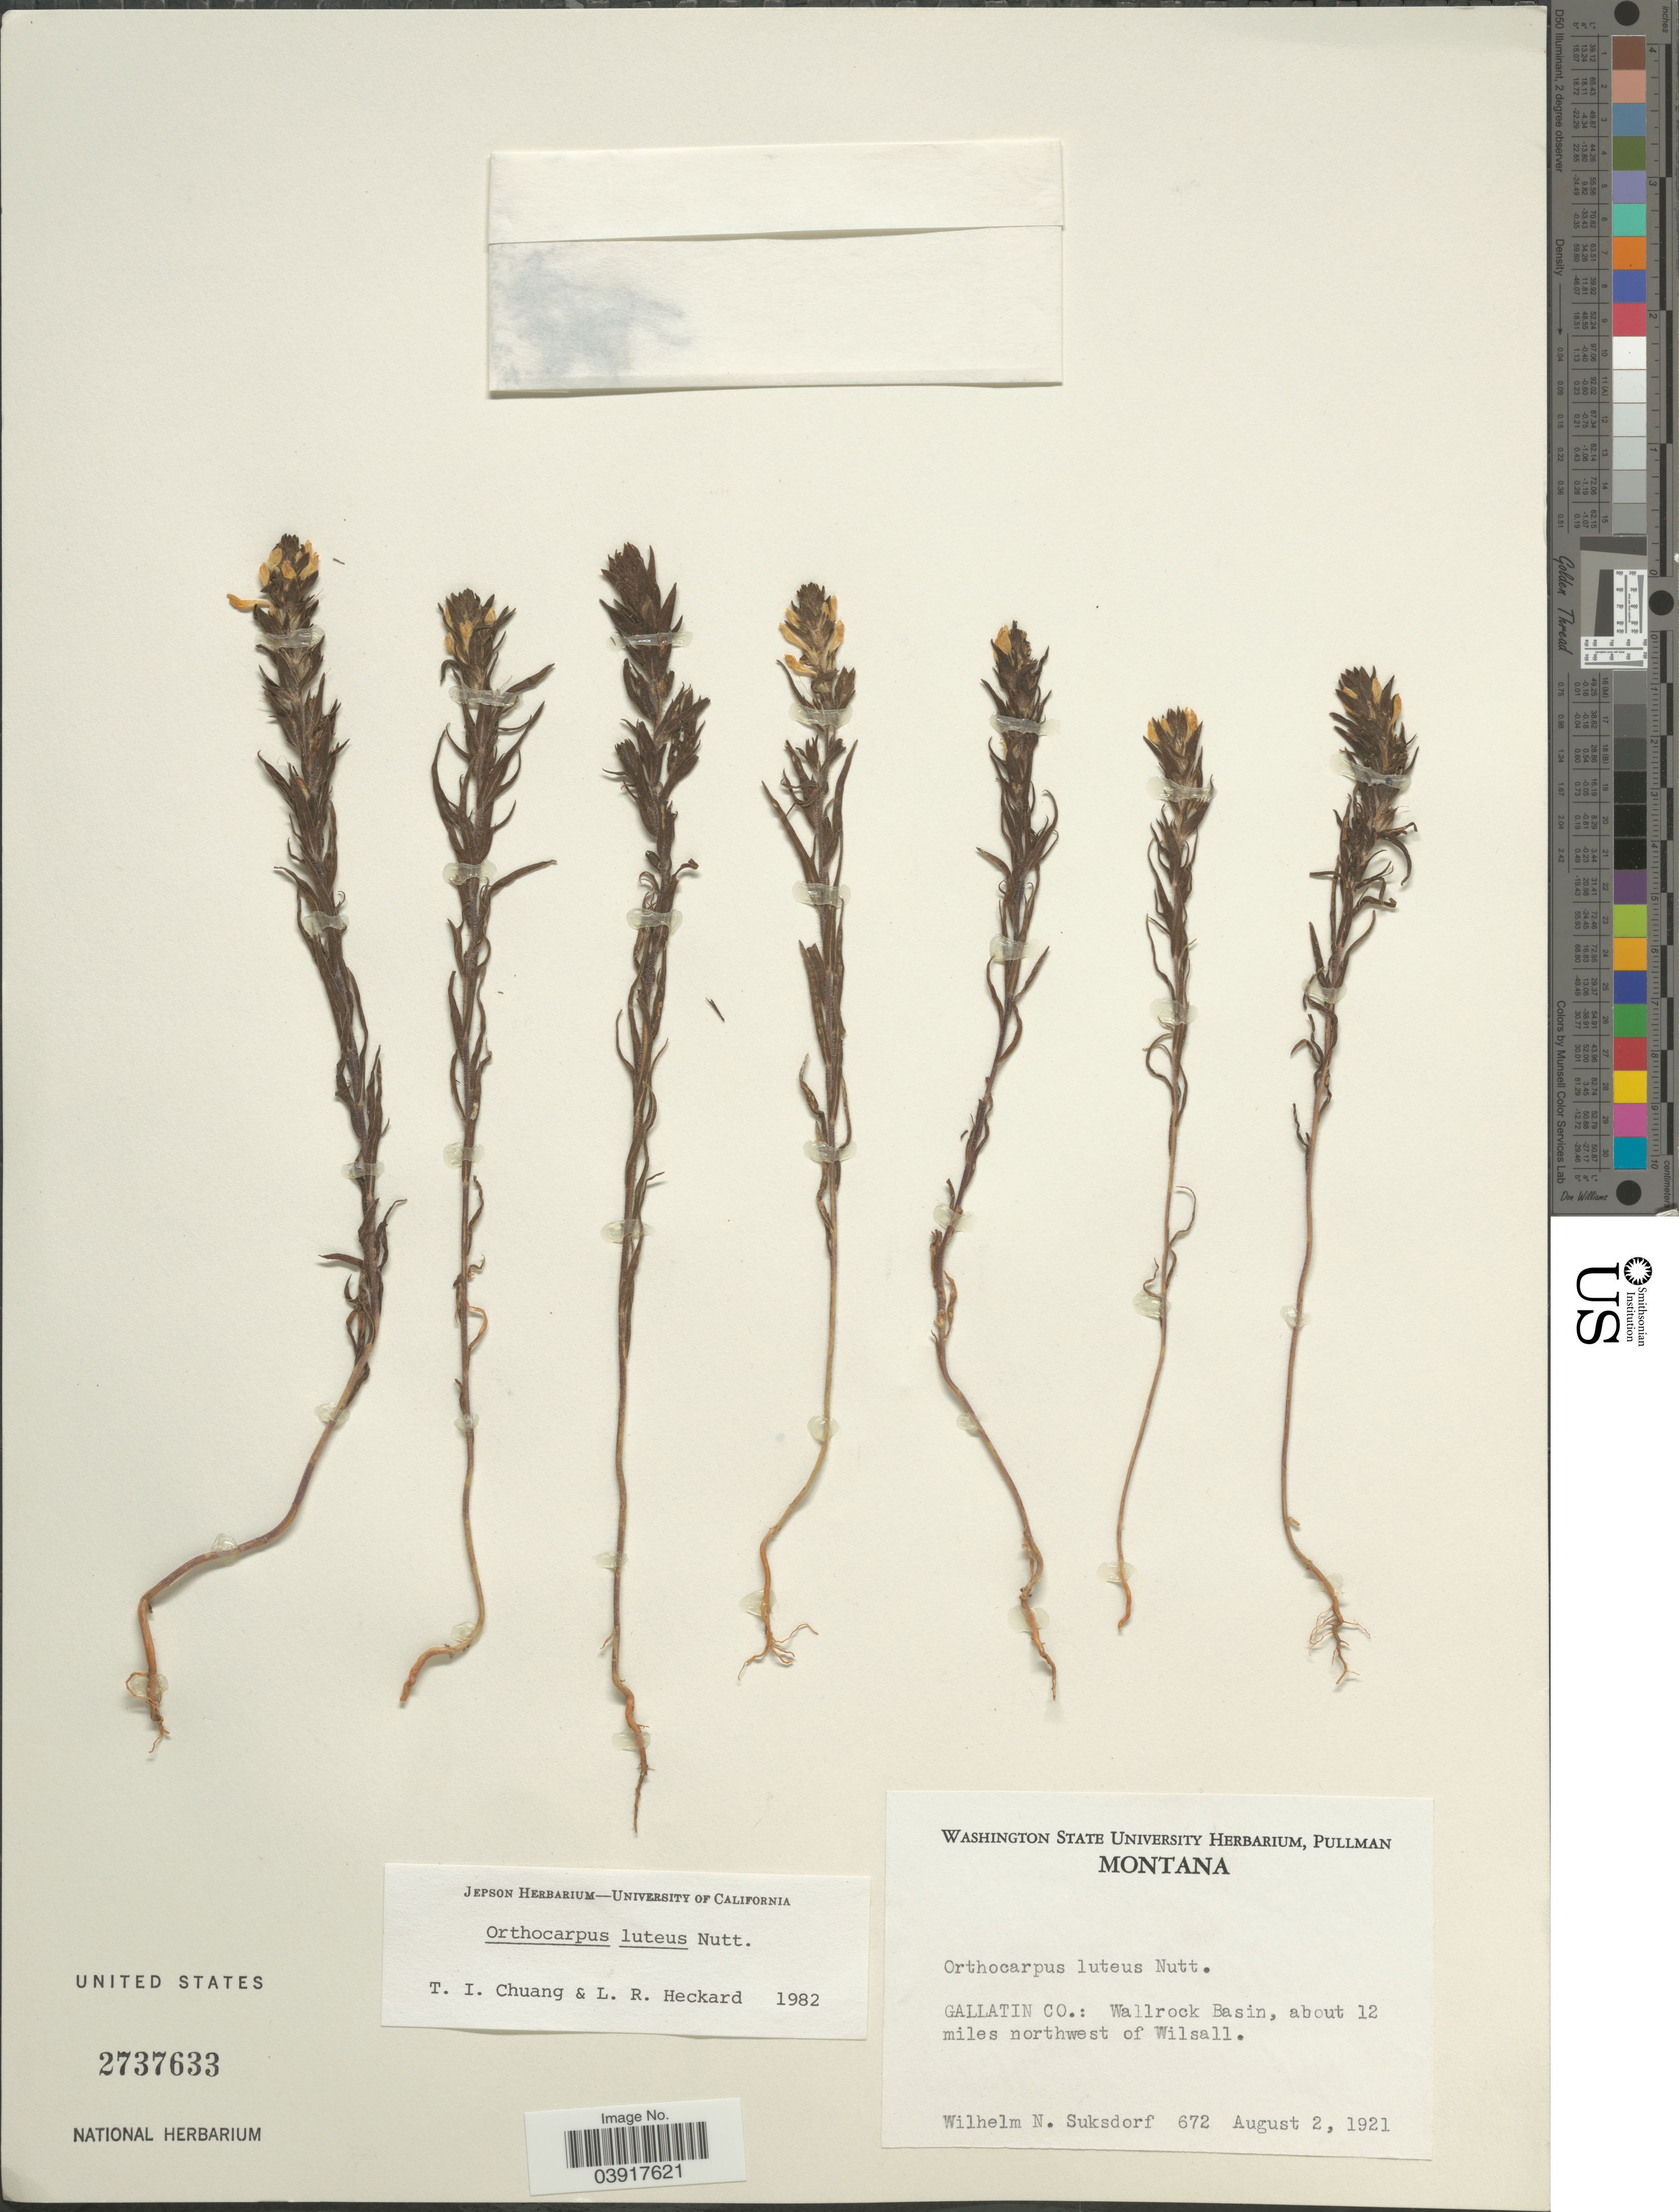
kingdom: Plantae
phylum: Tracheophyta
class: Magnoliopsida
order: Lamiales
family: Orobanchaceae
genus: Orthocarpus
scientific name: Orthocarpus luteus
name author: Nutt.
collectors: W. N. Suksdorf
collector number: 672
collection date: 1921-08-02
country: United States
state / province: Montana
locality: Gallatin Co.: Wallrock Basin, about 12 miles northwest of Wilsall.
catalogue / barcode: US 2737633